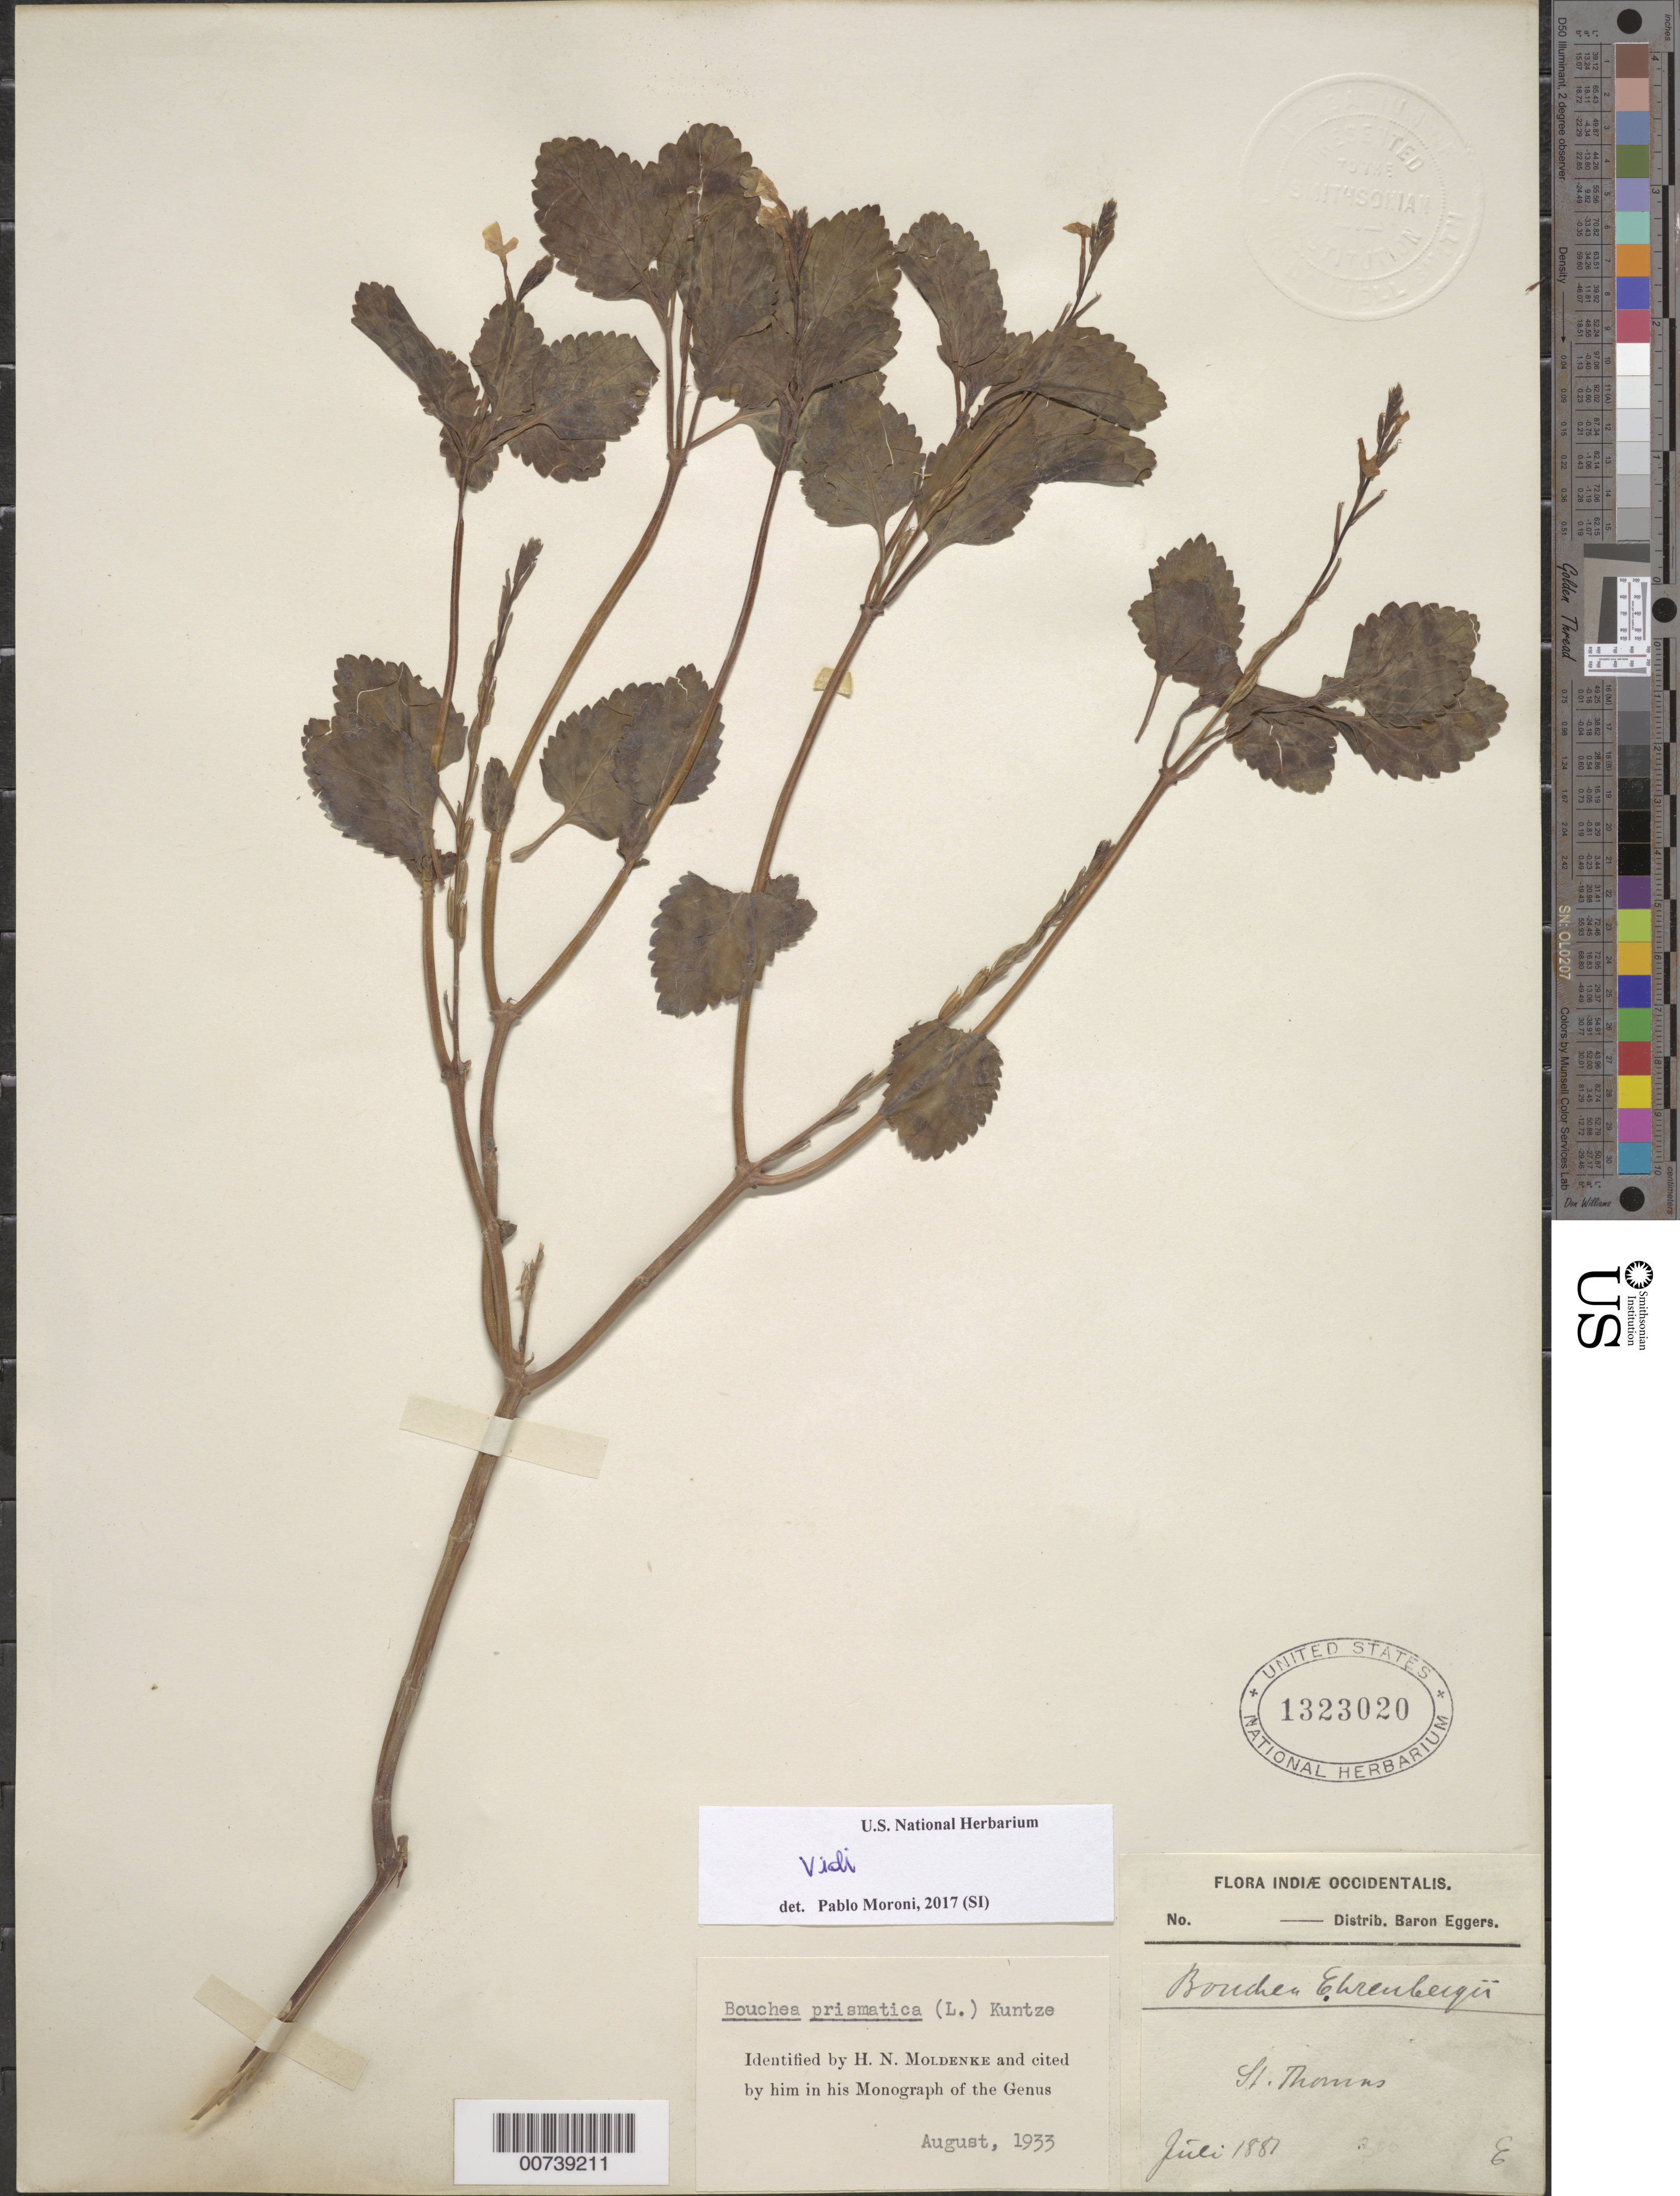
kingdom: Plantae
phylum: Tracheophyta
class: Magnoliopsida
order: Lamiales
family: Verbenaceae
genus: Bouchea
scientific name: Bouchea prismatica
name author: (L.) Kuntze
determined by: Moldenke, H. N.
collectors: H. F. A. von Eggers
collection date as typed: Jul 1881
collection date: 1881-07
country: U.S. Virgin Islands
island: St. Thomas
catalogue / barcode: US 1323020